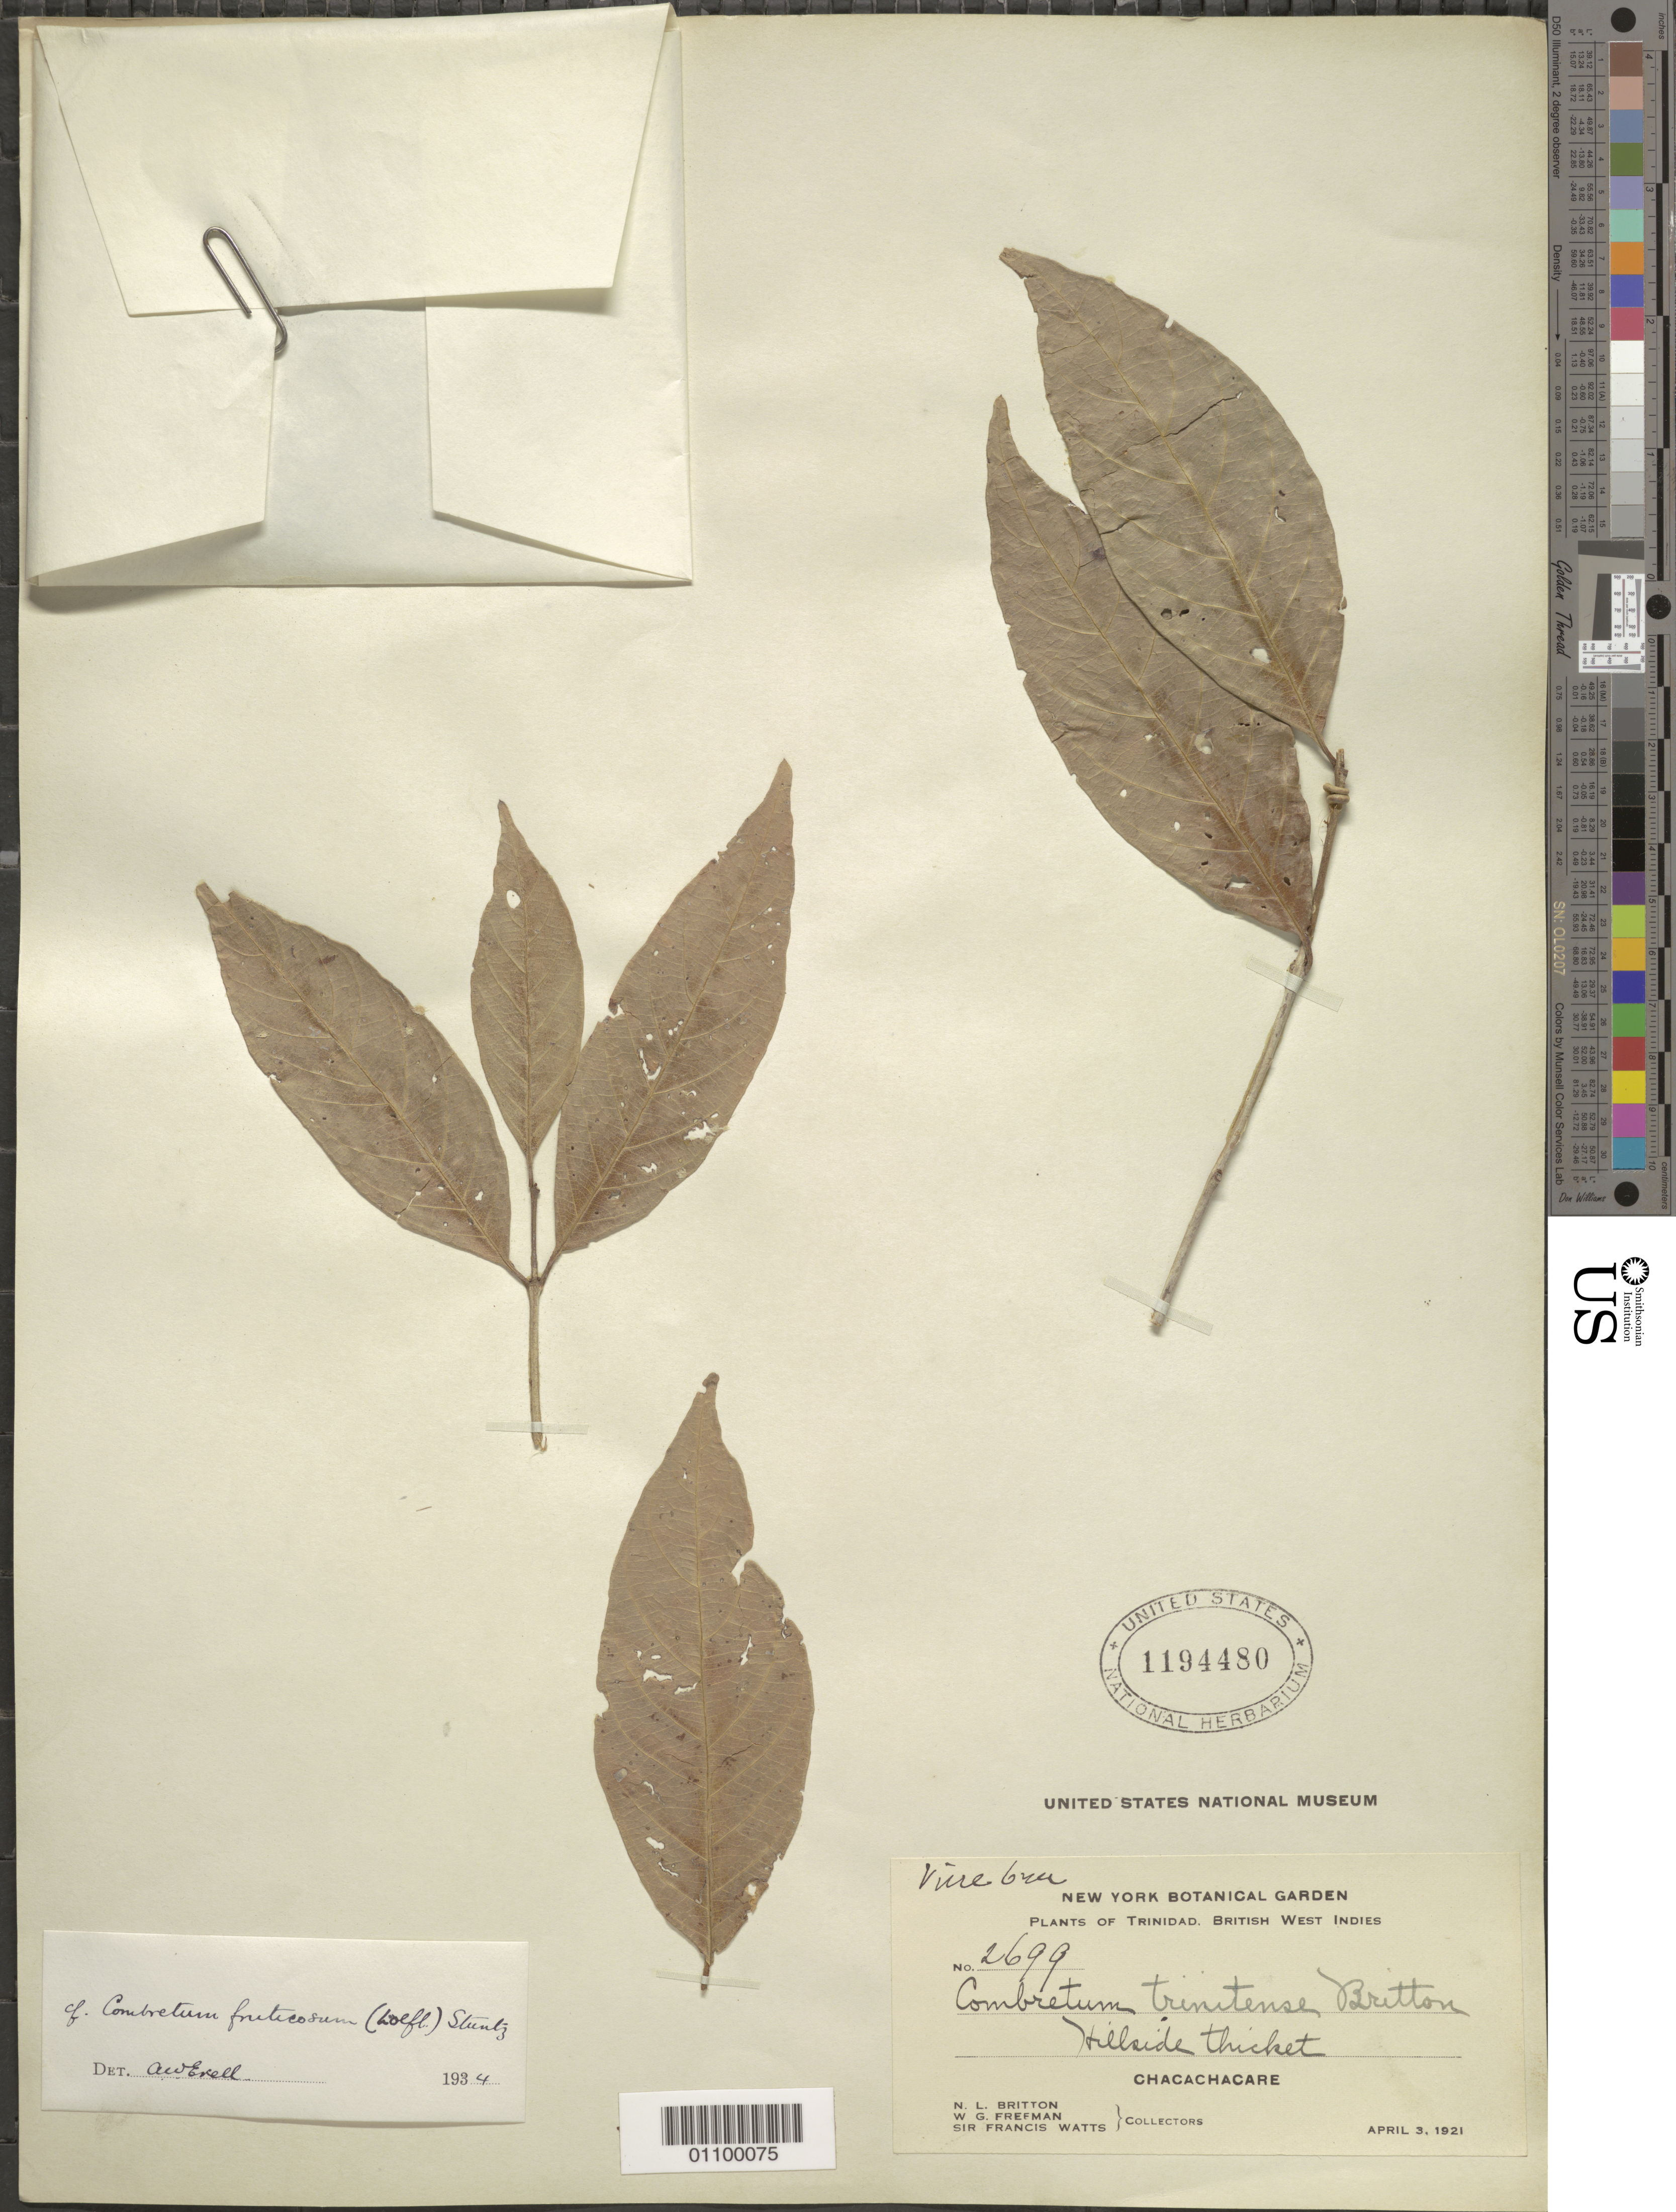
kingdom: Plantae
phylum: Tracheophyta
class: Magnoliopsida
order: Myrtales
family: Combretaceae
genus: Combretum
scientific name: Combretum fruticosum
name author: (Loefl.) Stuntz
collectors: N. Britton, W. Freeman & F. Watts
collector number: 2699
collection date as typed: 03 Apr 1921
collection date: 1921-04-03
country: Trinidad and Tobago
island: Trinidad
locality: Chacachacare, Hillside thicket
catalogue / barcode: US 1194480